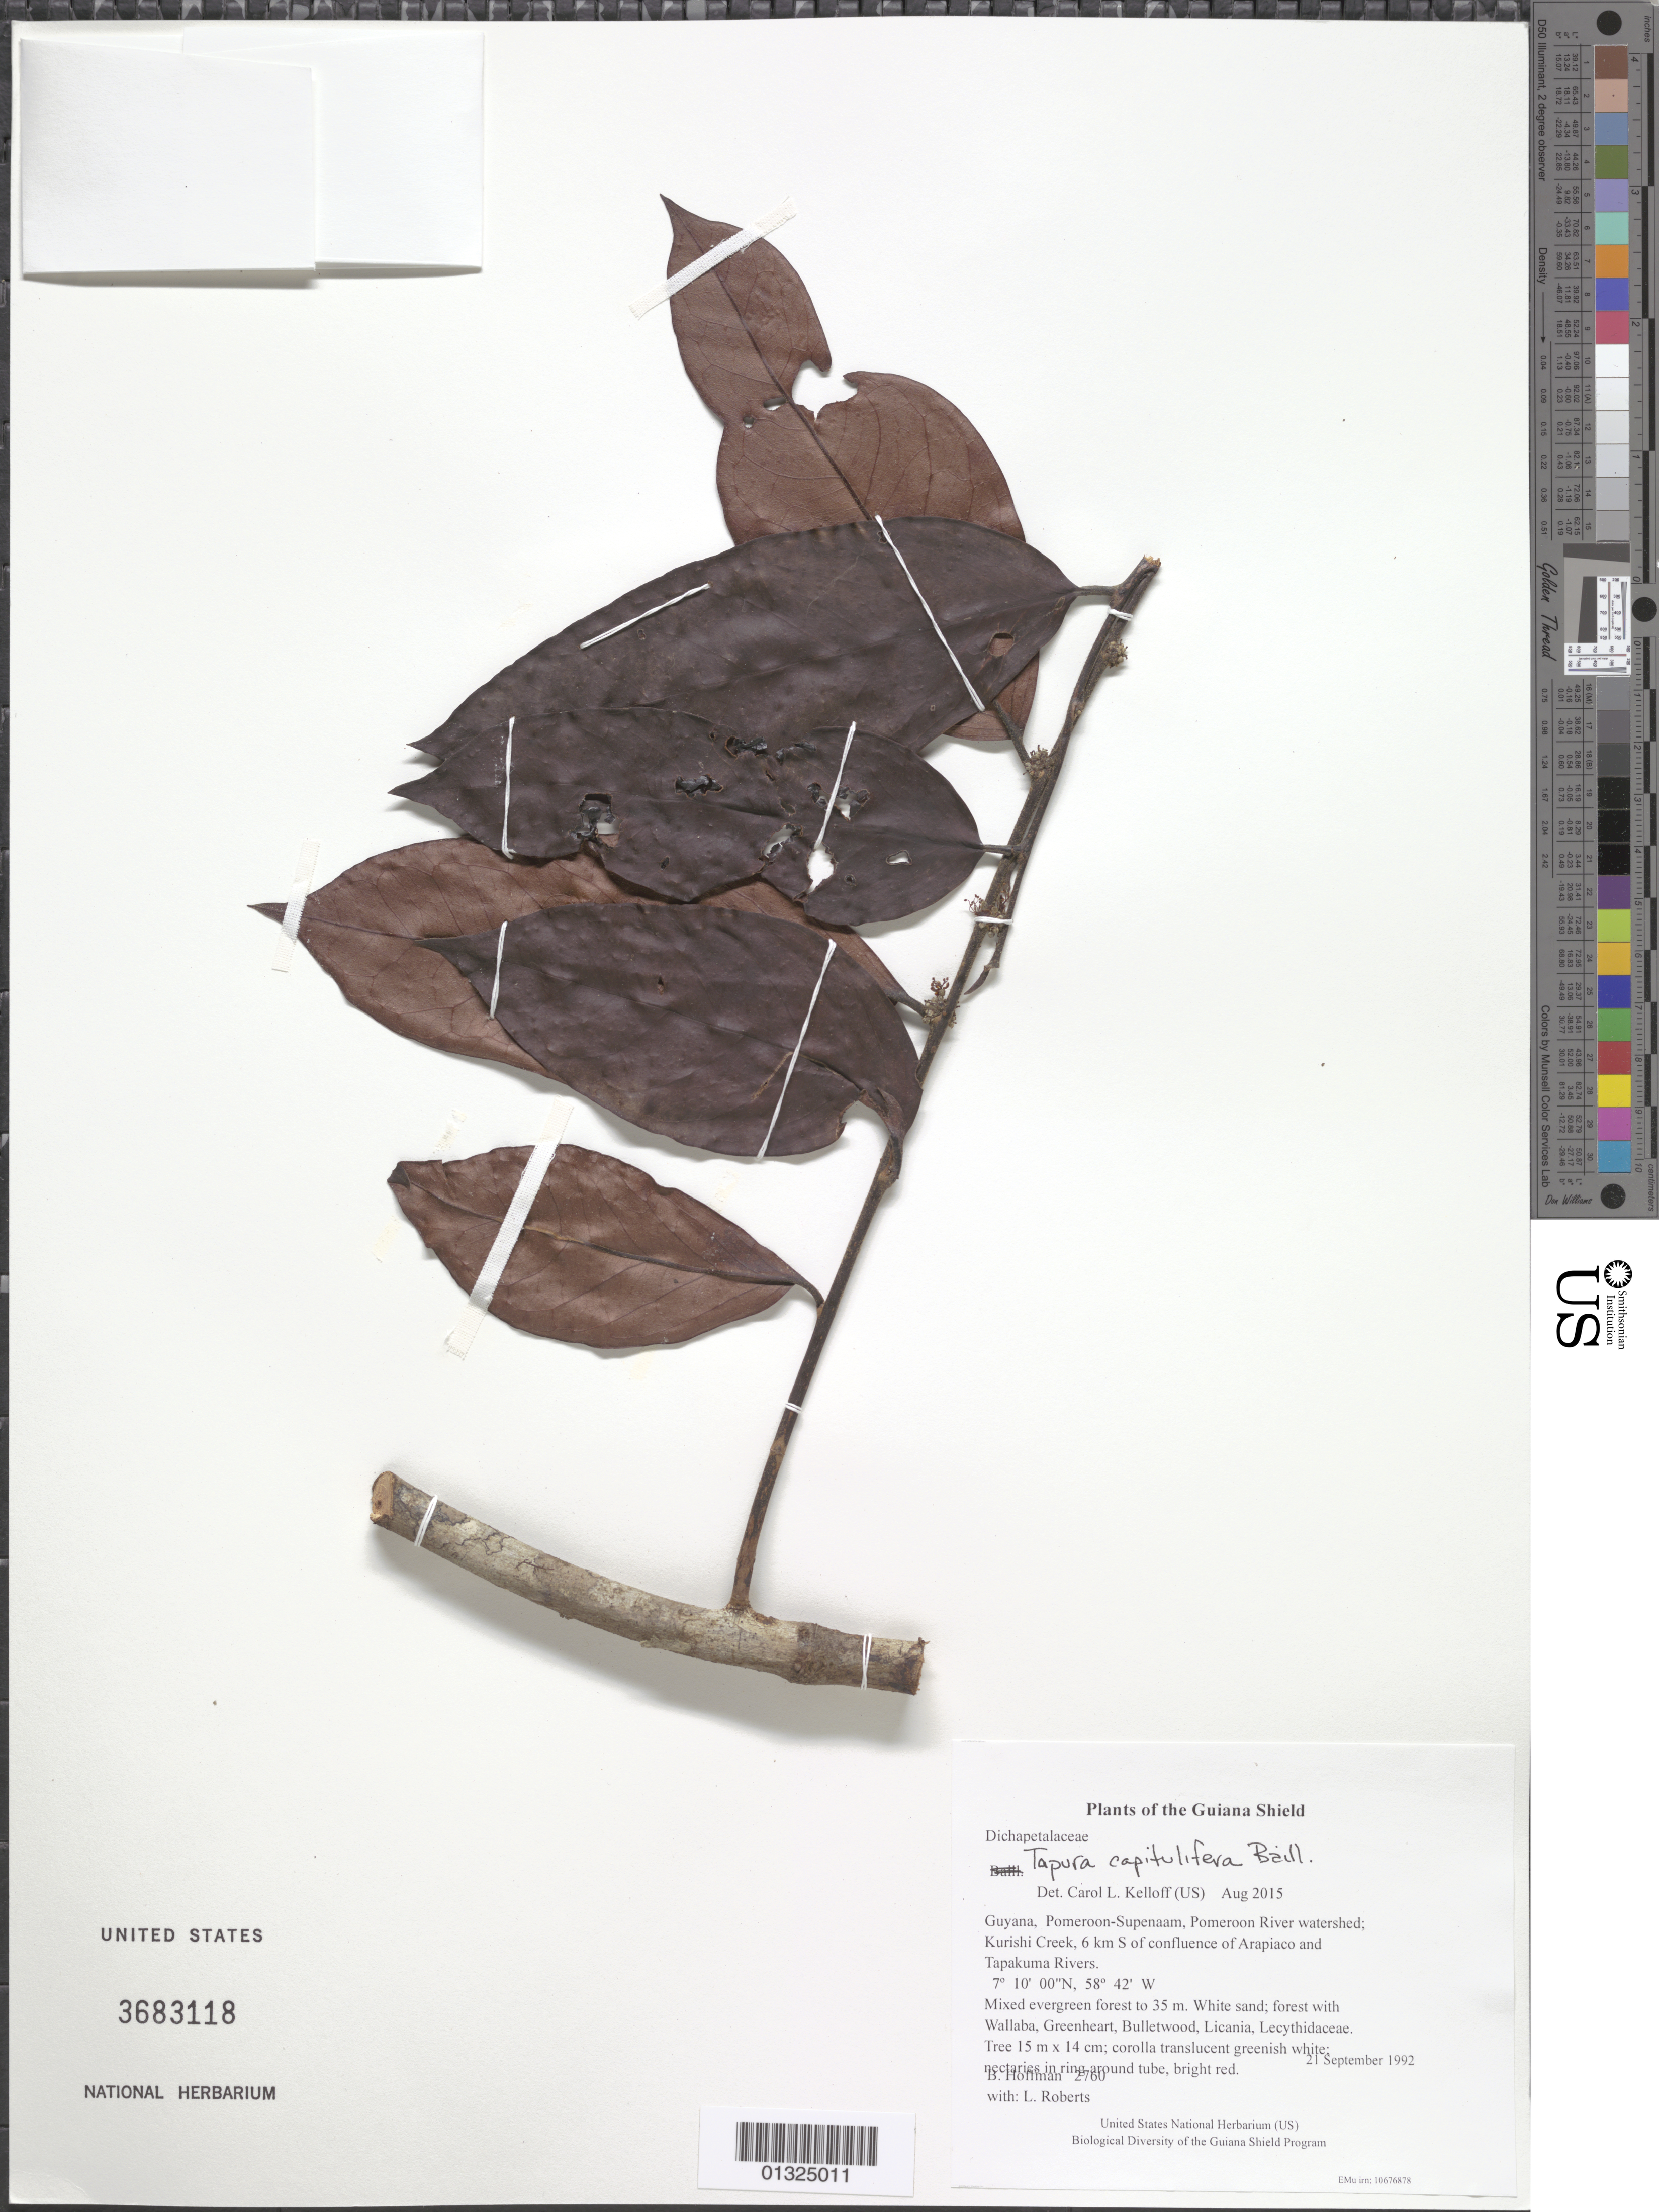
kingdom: Plantae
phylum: Tracheophyta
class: Magnoliopsida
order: Malpighiales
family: Dichapetalaceae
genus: Tapura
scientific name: Tapura capitulifera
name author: Baill.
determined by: Kelloff, Carol L., (US), Smithsonian Institution - National Museum of Natural History (UNITED STATES)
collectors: B. Hoffman & L. Roberts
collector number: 2760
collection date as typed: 21 September 1992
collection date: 1992-09-21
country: Guyana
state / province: Pomeroon-Supenaam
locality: Pomeroon River watershed; Kurishi Creek, 6 km S of confluence of Arapiaco and Tapakuma Rivers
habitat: Mixed evergreen forest to 35 m. White sand; forest with Wallaba, Greenheart, Bulletwood, Licania, Lecythidaceae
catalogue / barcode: US 3683118